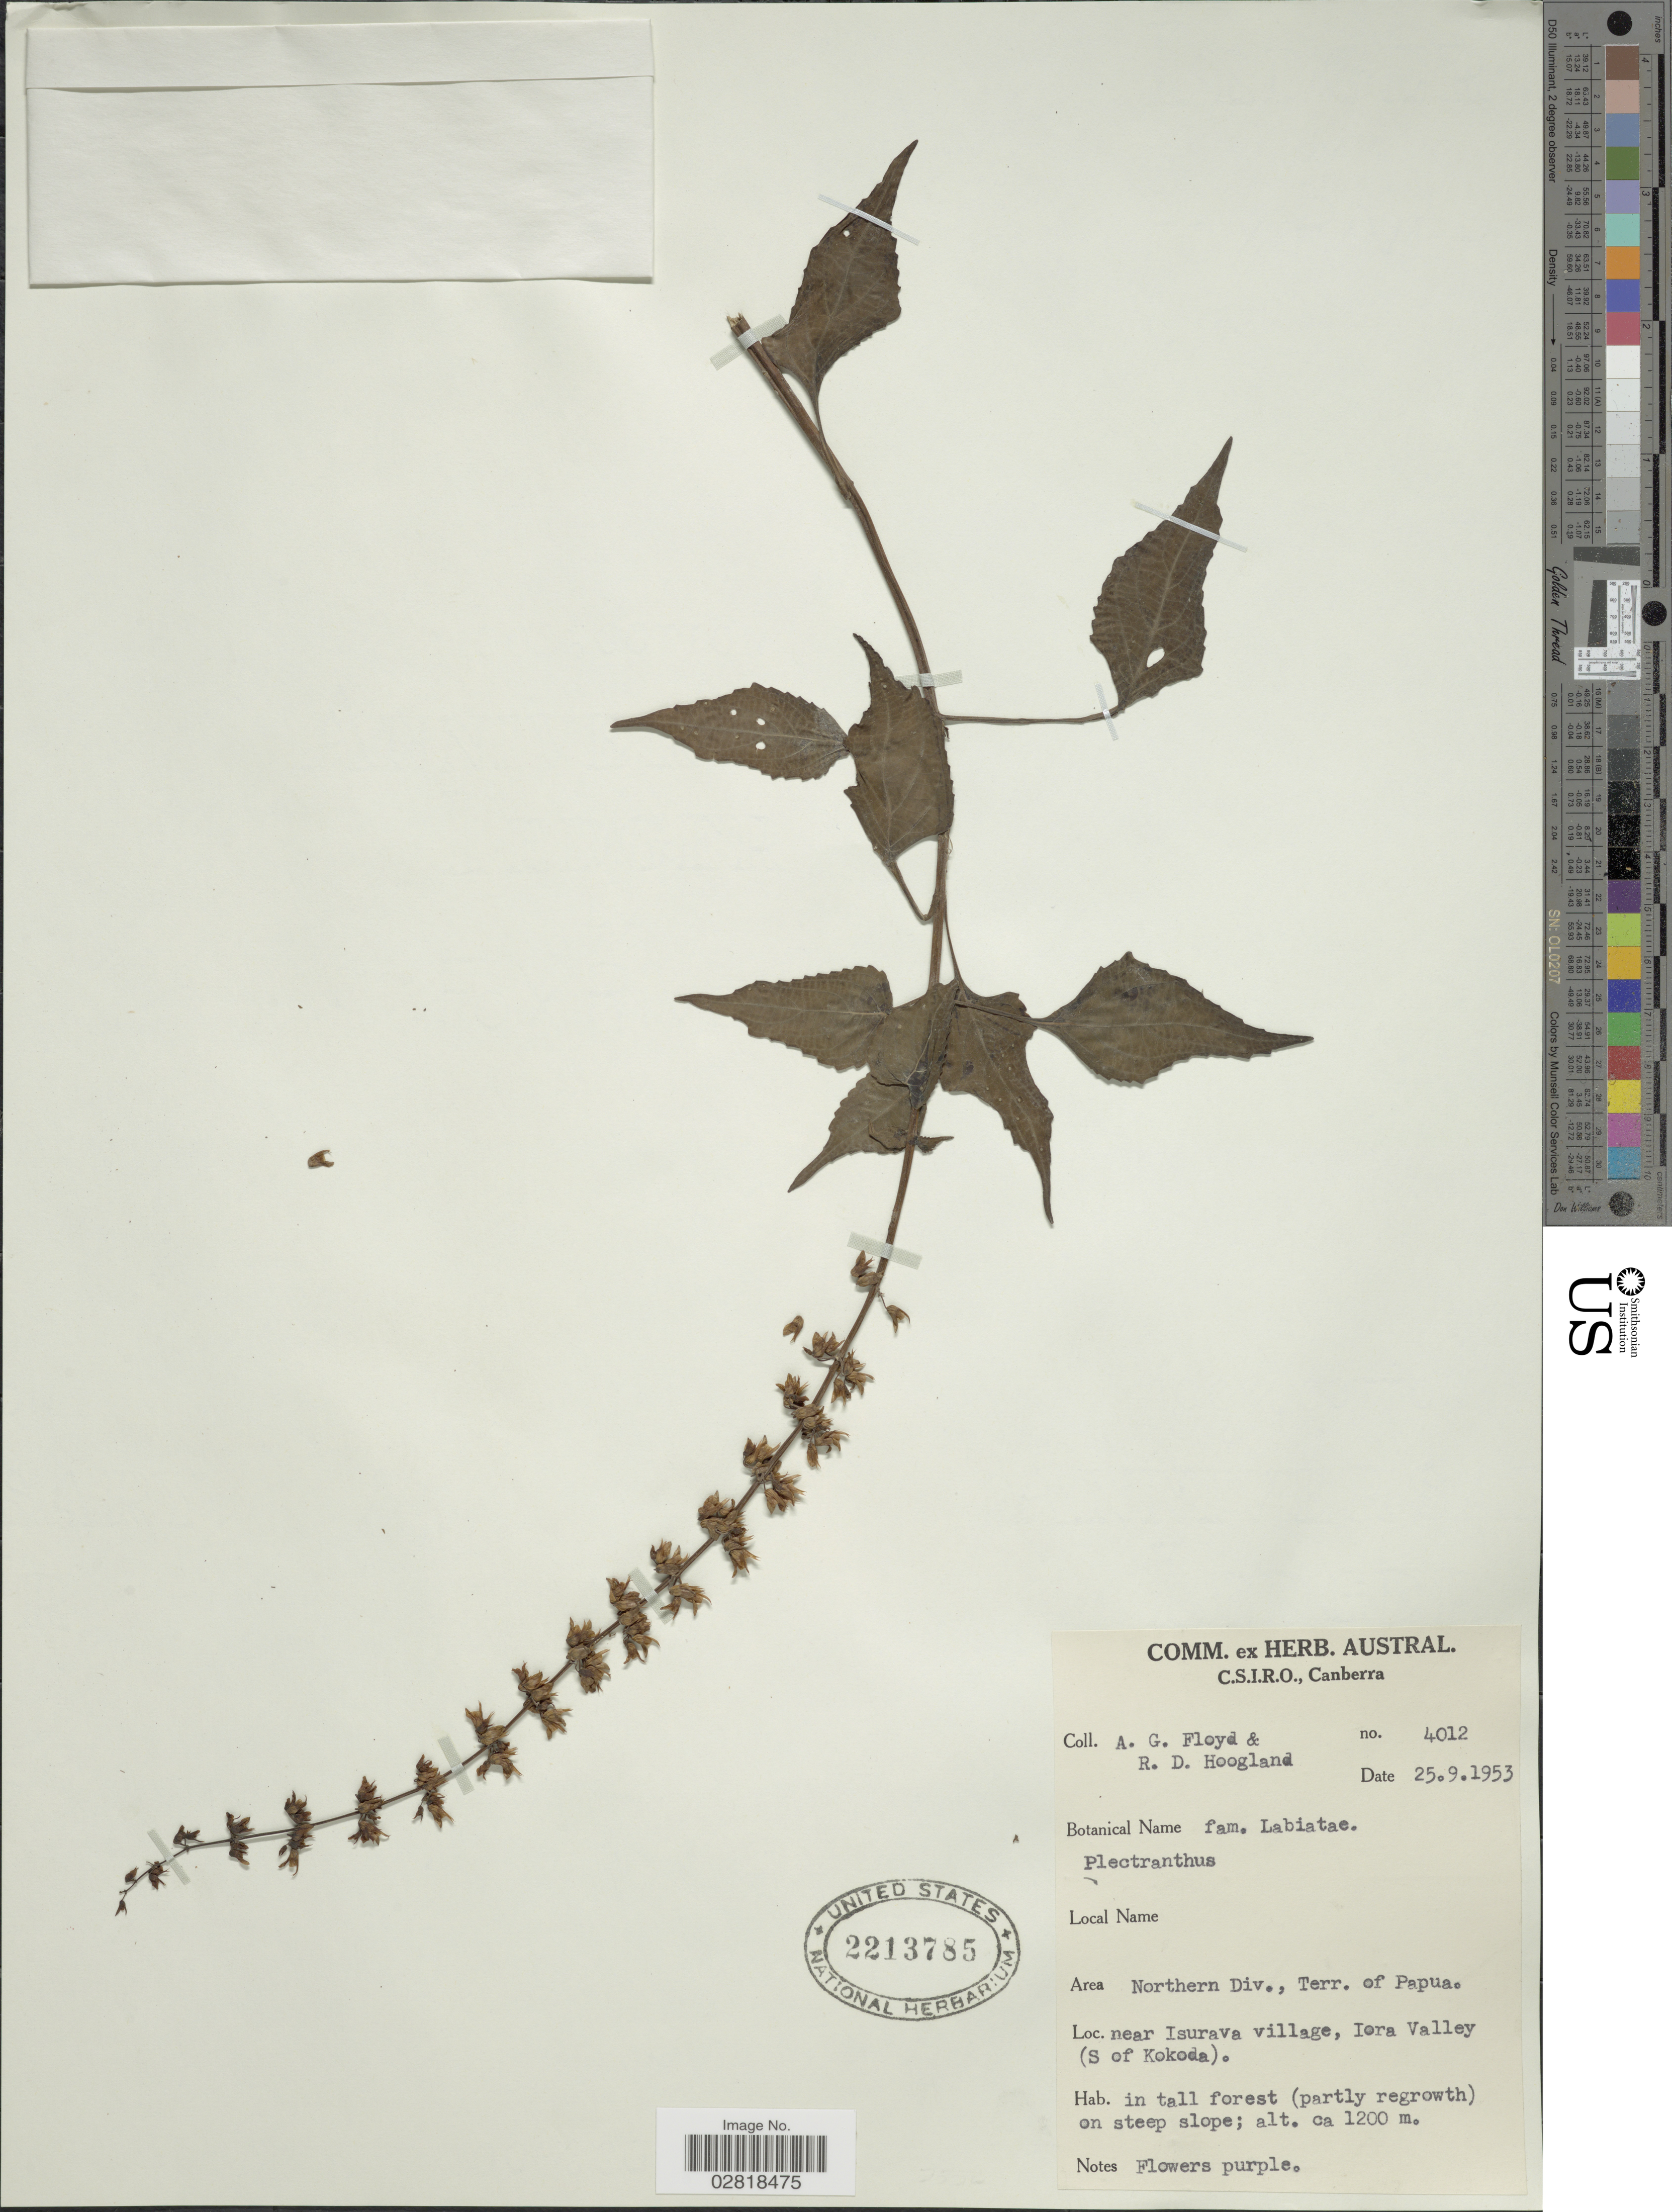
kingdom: Plantae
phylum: Tracheophyta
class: Magnoliopsida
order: Lamiales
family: Lamiaceae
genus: Plectranthus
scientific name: Plectranthus sp.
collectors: A. G. Floyd & R. D. Hoogland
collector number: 4012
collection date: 1953-09-25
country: Papua New Guinea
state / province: Northern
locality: Area Northern Div., Terr. of Papua. Near Isurava village, Iora Valley (S. of Kokoda).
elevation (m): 1200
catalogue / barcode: US 2213785